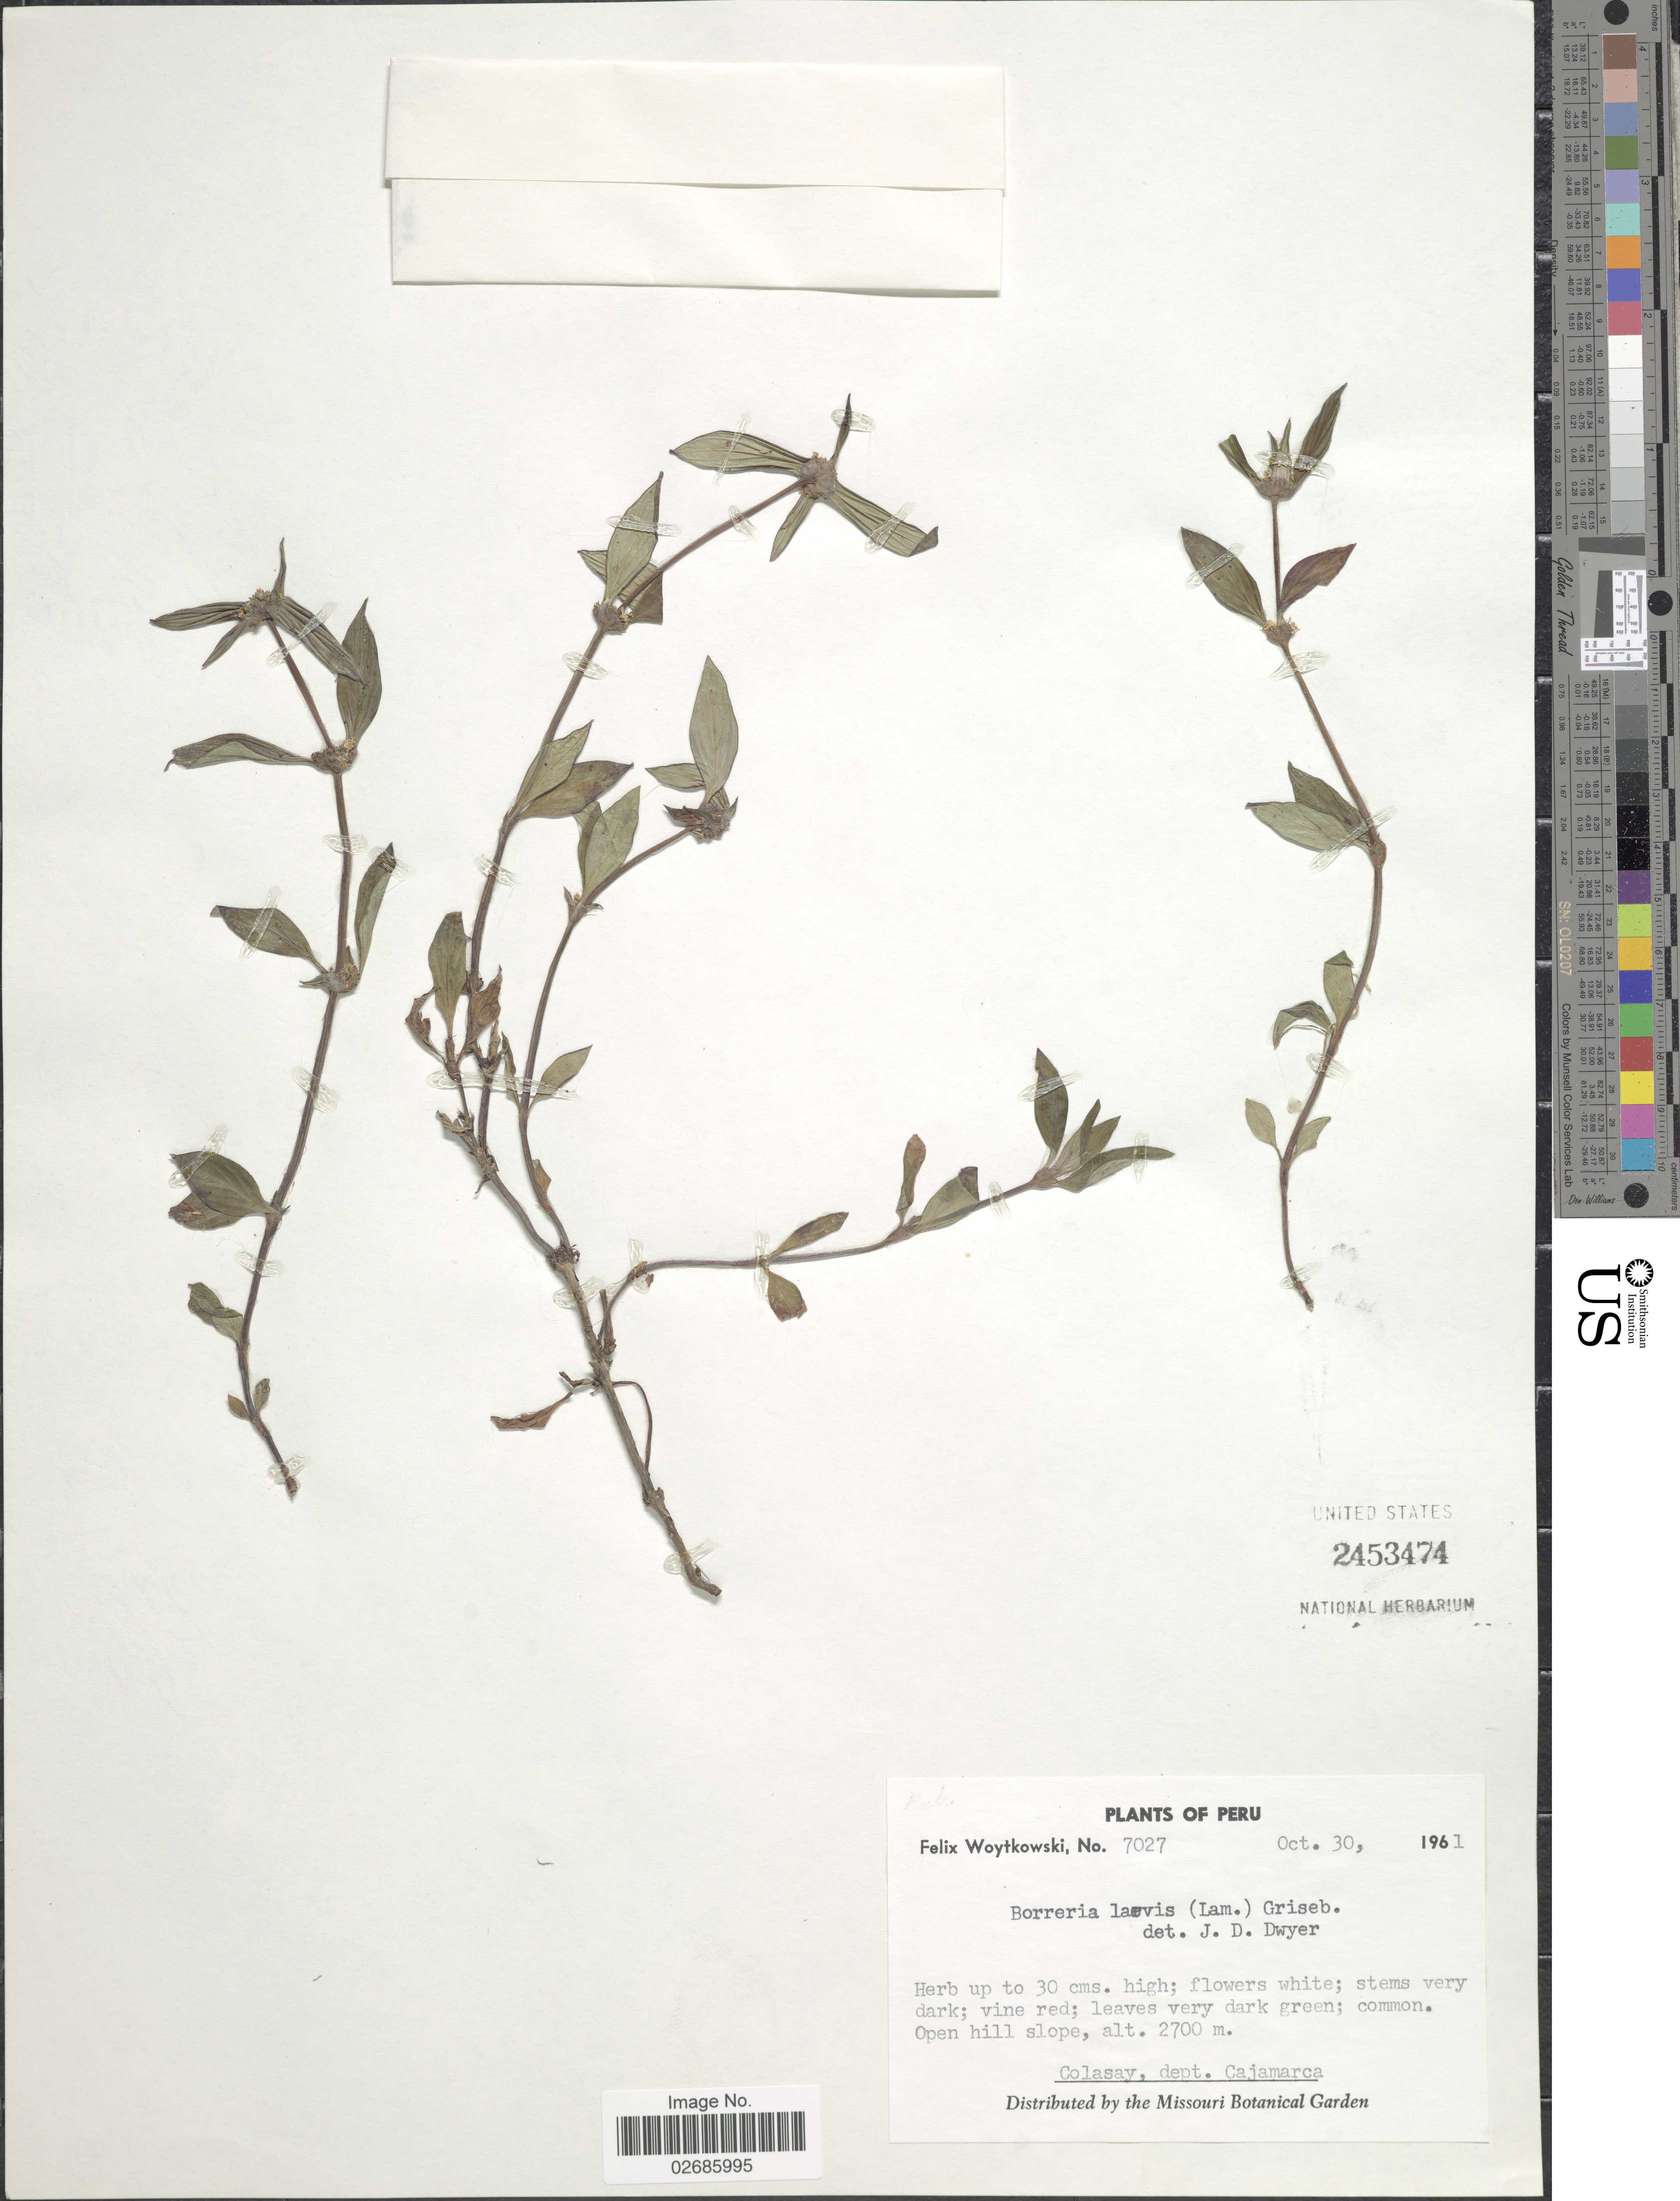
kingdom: Plantae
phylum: Tracheophyta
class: Magnoliopsida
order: Gentianales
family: Rubiaceae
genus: Borreria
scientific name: Borreria assurgens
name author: (Ruiz & Pav.) Griseb.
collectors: F. Woytkowski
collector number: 7027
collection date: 1961-10-30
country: Peru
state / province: Cajamarca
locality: Open hill slope, Colasay, dept. Cajamarca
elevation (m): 2700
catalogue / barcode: US 2453474